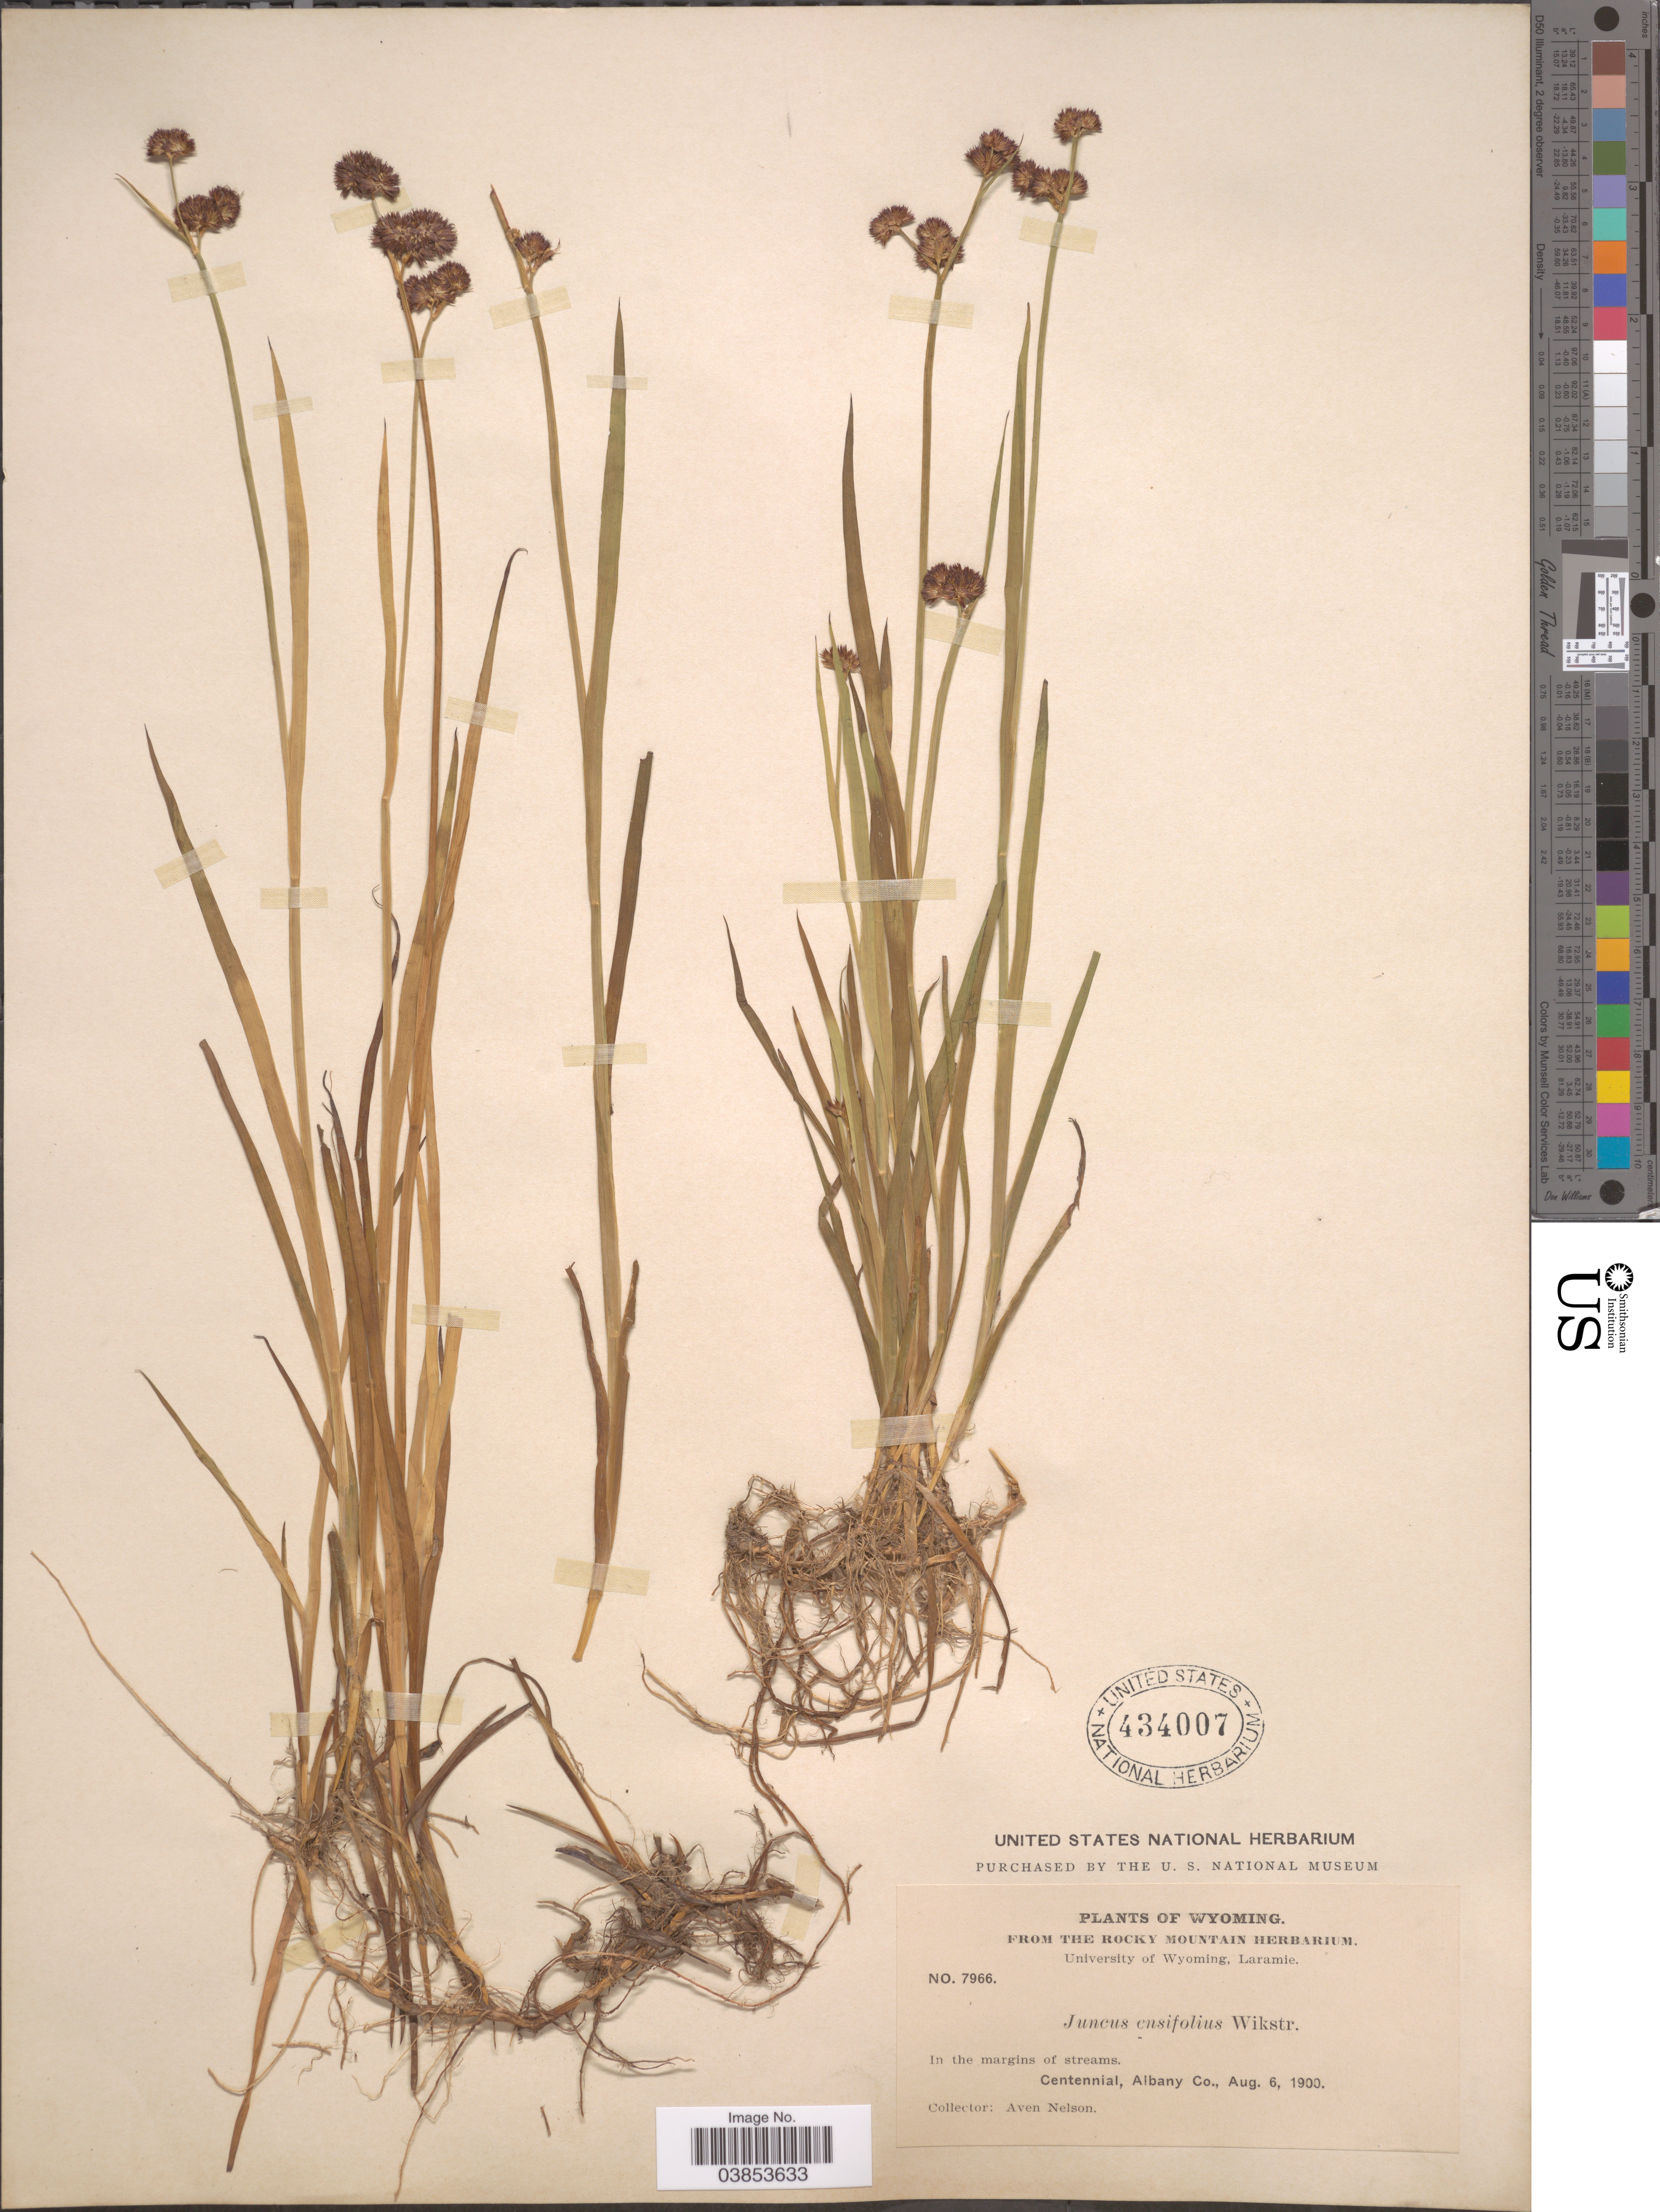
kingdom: Plantae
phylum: Tracheophyta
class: Liliopsida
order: Poales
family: Juncaceae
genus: Juncus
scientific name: Juncus ensifolius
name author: Wikstr.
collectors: A. Nelson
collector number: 7966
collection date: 1900-08-06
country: United States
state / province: Wyoming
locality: Centennial, Albany Co.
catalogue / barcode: US 434007